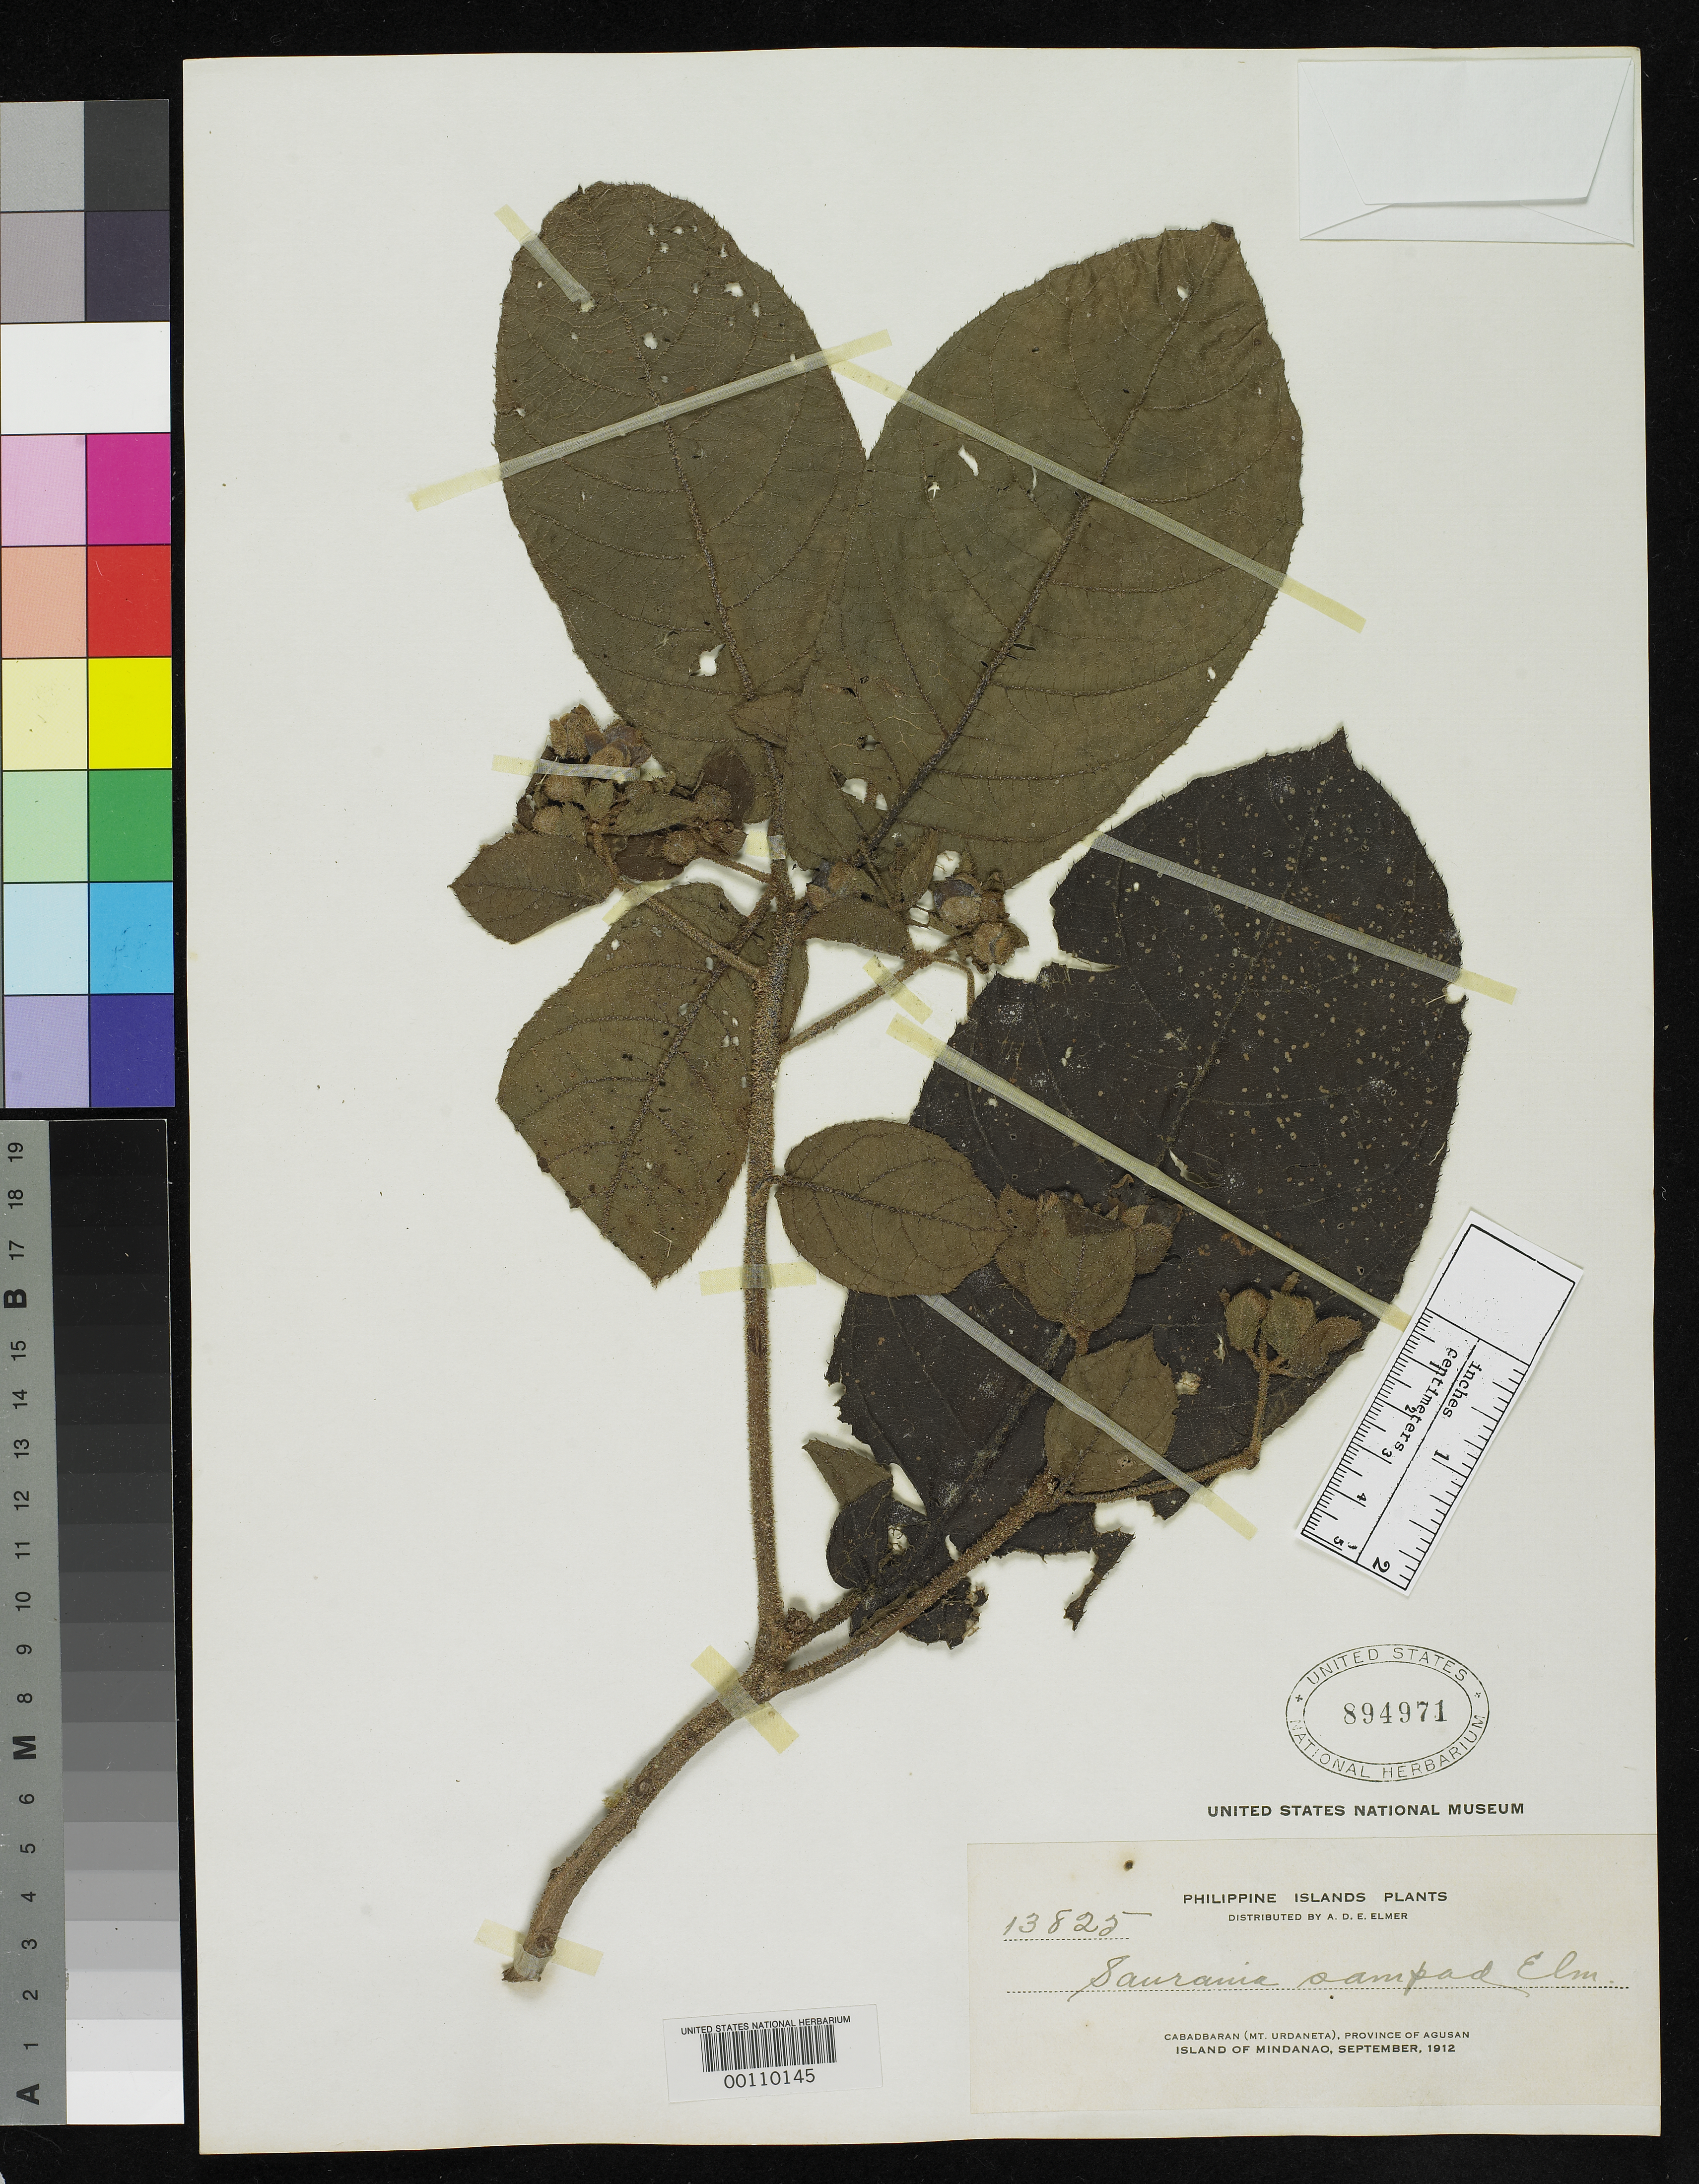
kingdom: Plantae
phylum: Tracheophyta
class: Magnoliopsida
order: Ericales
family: Actinidiaceae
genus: Saurauia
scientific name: Saurauia sampad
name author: Elmer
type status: Isotype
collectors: A. D. E. Elmer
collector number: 13825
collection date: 1912-07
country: Philippines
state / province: Caraga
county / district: Agusan del Norte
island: Mindanao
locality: Cabadbaran (Mt. Urdaneta), province of Agusan, Island of Mindanao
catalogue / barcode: US 894971